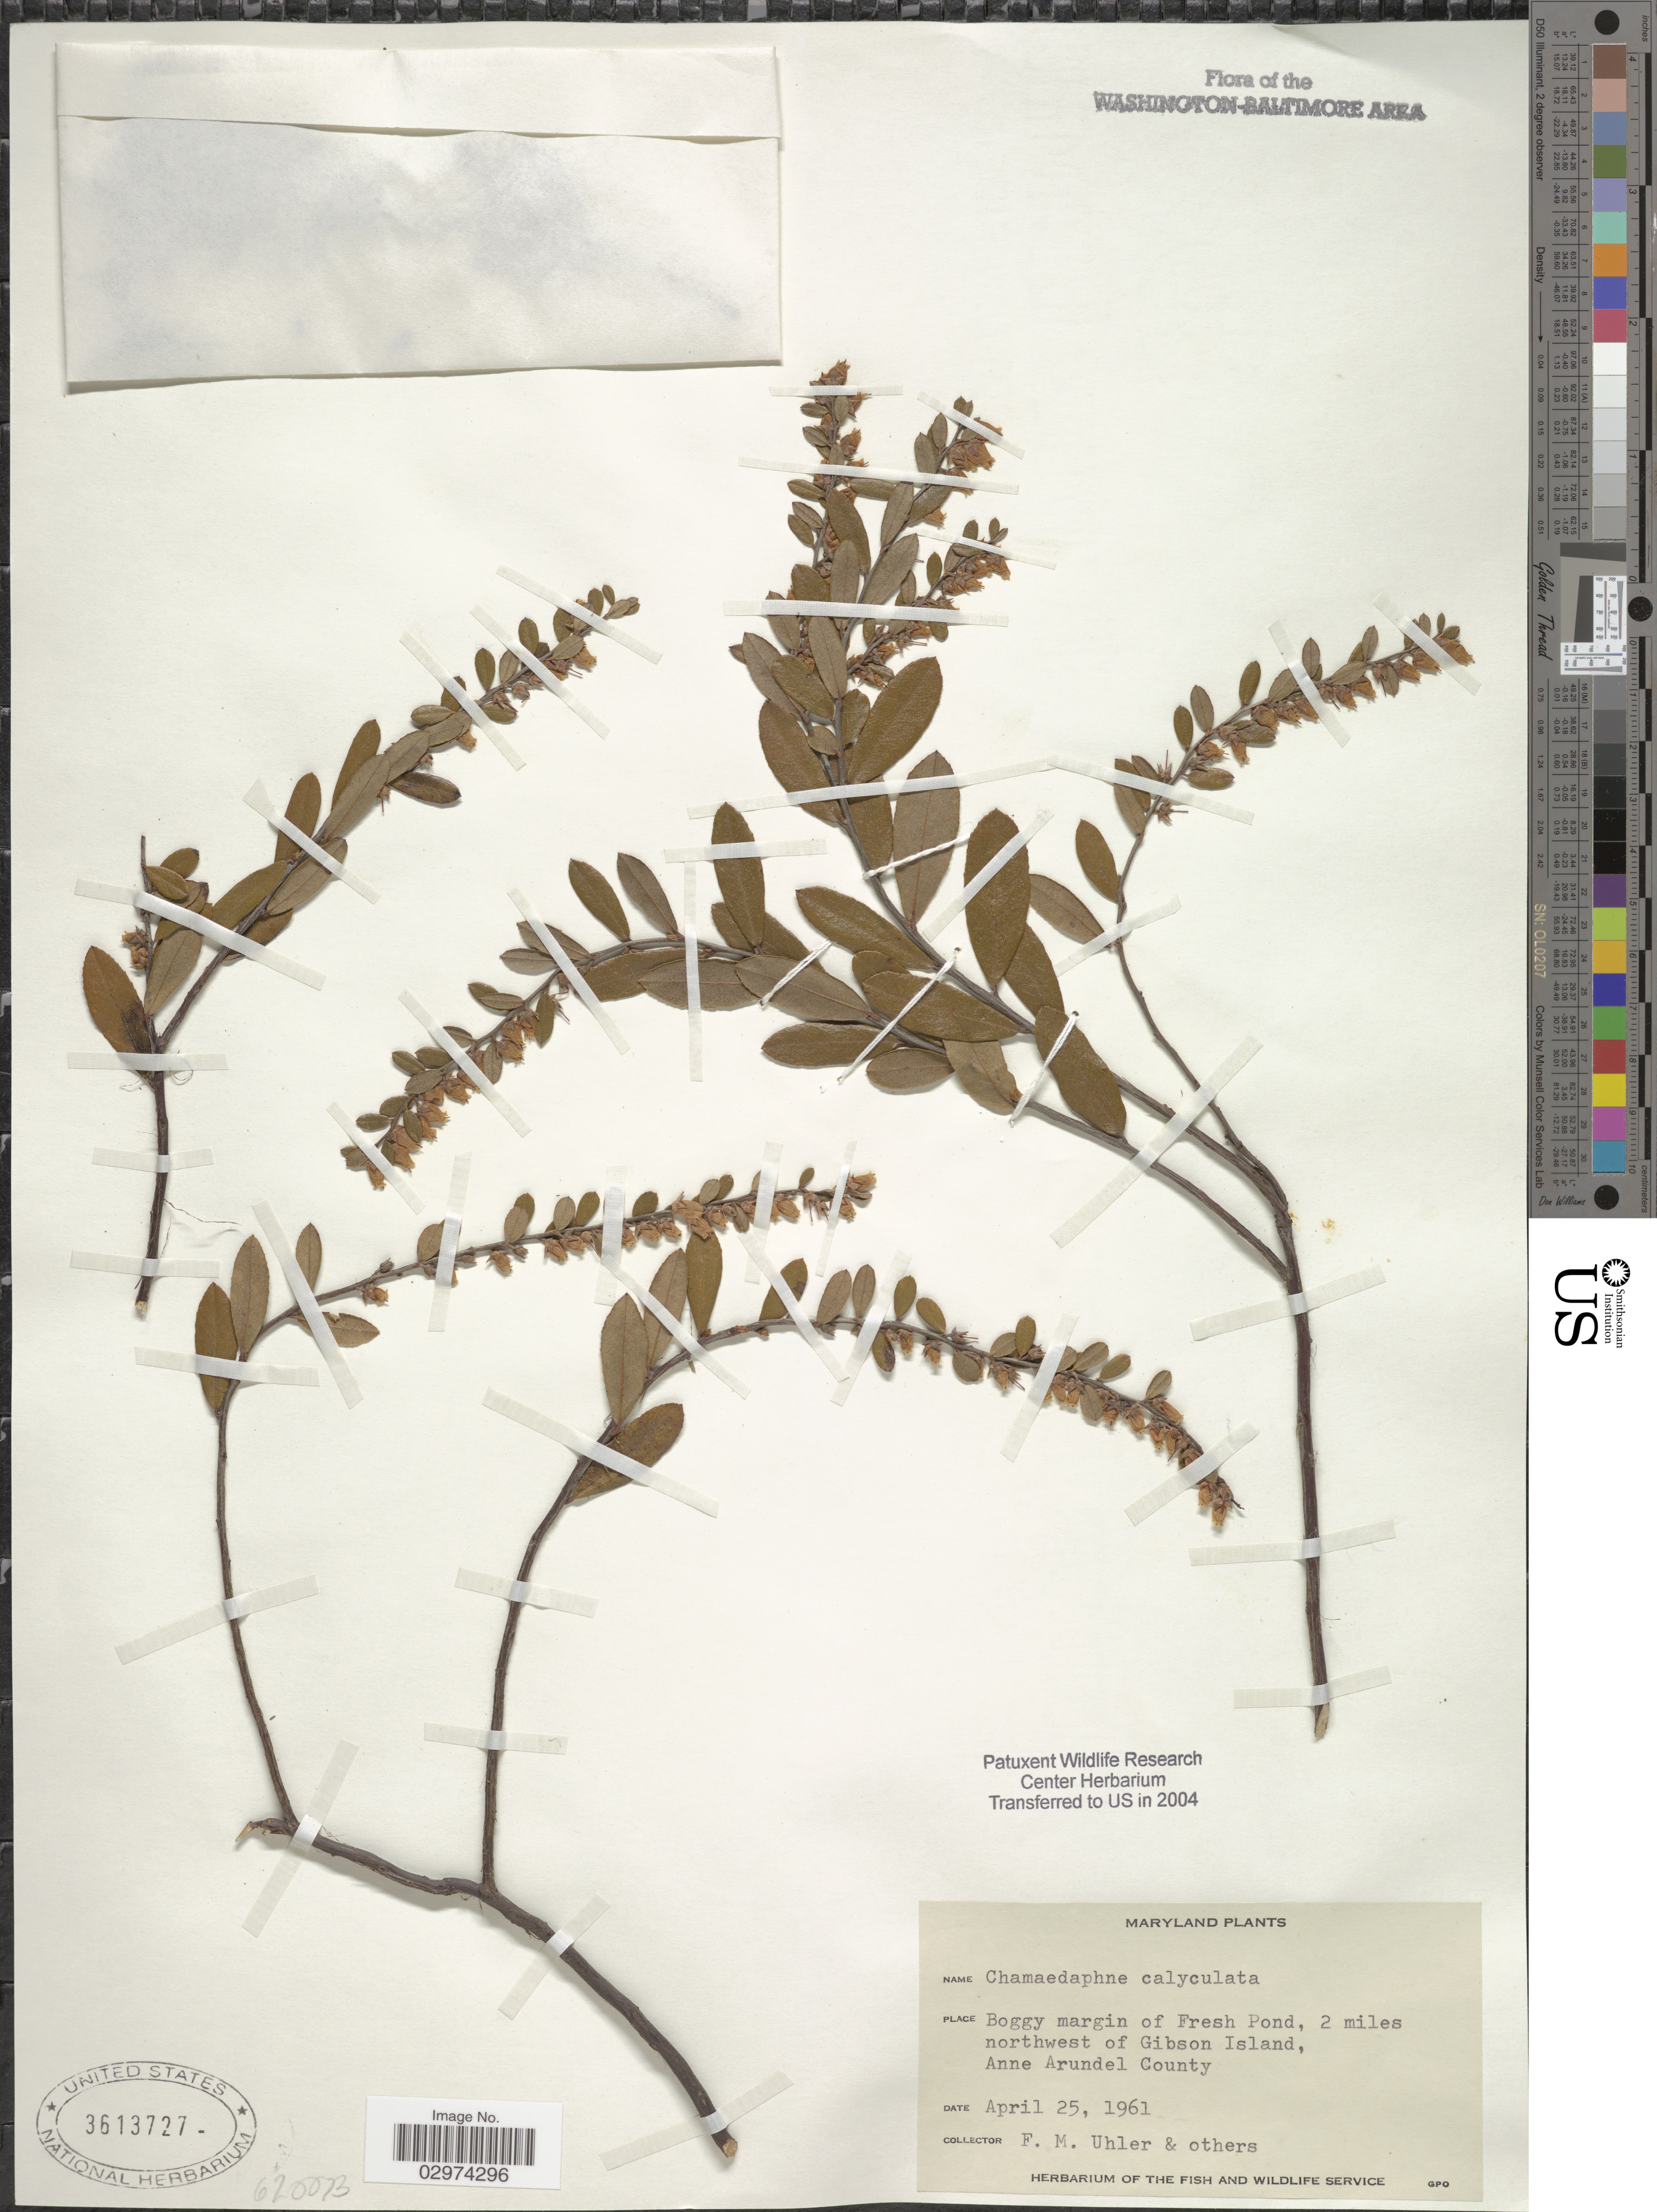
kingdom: Plantae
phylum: Tracheophyta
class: Magnoliopsida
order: Ericales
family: Ericaceae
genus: Chamaedaphne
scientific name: Chamaedaphne calyculata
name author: (L.) Moench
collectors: F. M. Uhler & et al.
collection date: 1961-04-25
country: United States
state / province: Maryland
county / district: Anne Arundel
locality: Boggy margin of Fresh Pond, 2 miles northwest of Gibson Island, Anne Arundel County.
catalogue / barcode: US 3613727